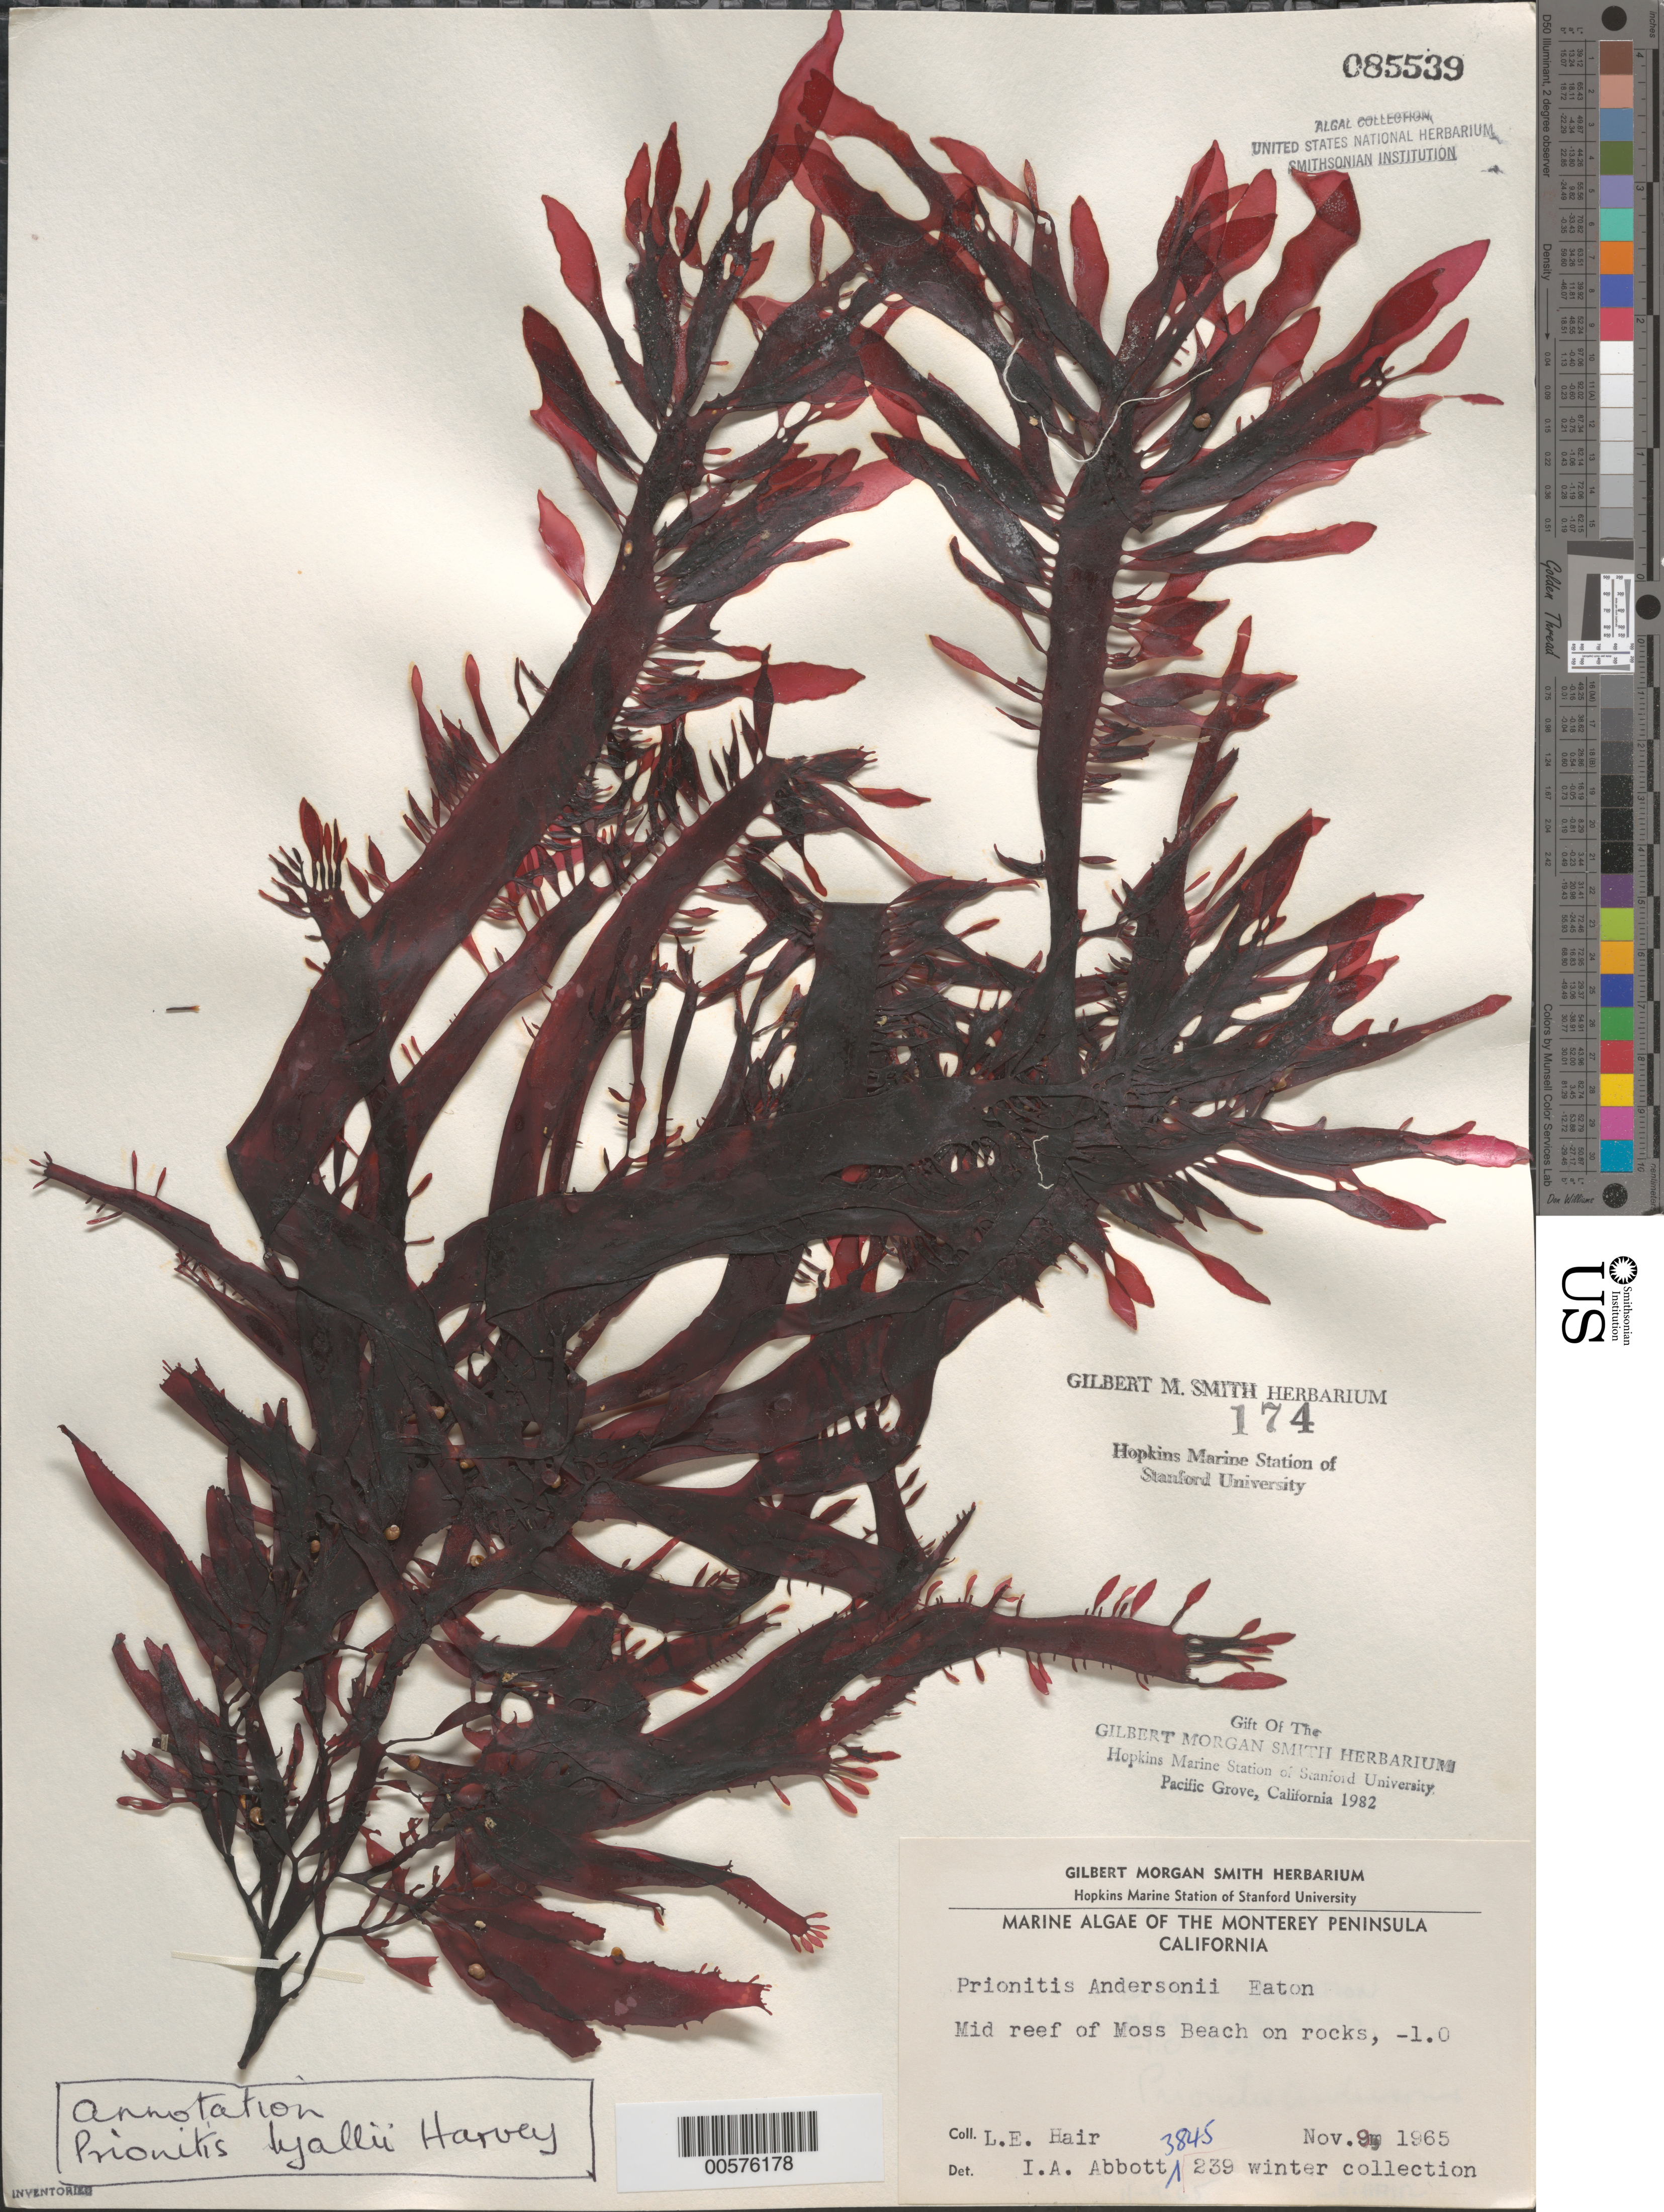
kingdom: Plantae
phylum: Rhodophyta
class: Florideophyceae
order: Cryptonemiales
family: Cryptonemiaceae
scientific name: Prionitis sternbergii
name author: (C. Agardh) J. Agardh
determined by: Algae name updating Project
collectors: L. Hair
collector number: LEH 239 & IAA 3845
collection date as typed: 09 Nov 1965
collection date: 1965-11-09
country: United States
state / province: California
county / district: Monterey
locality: Middle Reef of Moss Beach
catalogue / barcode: US 85539